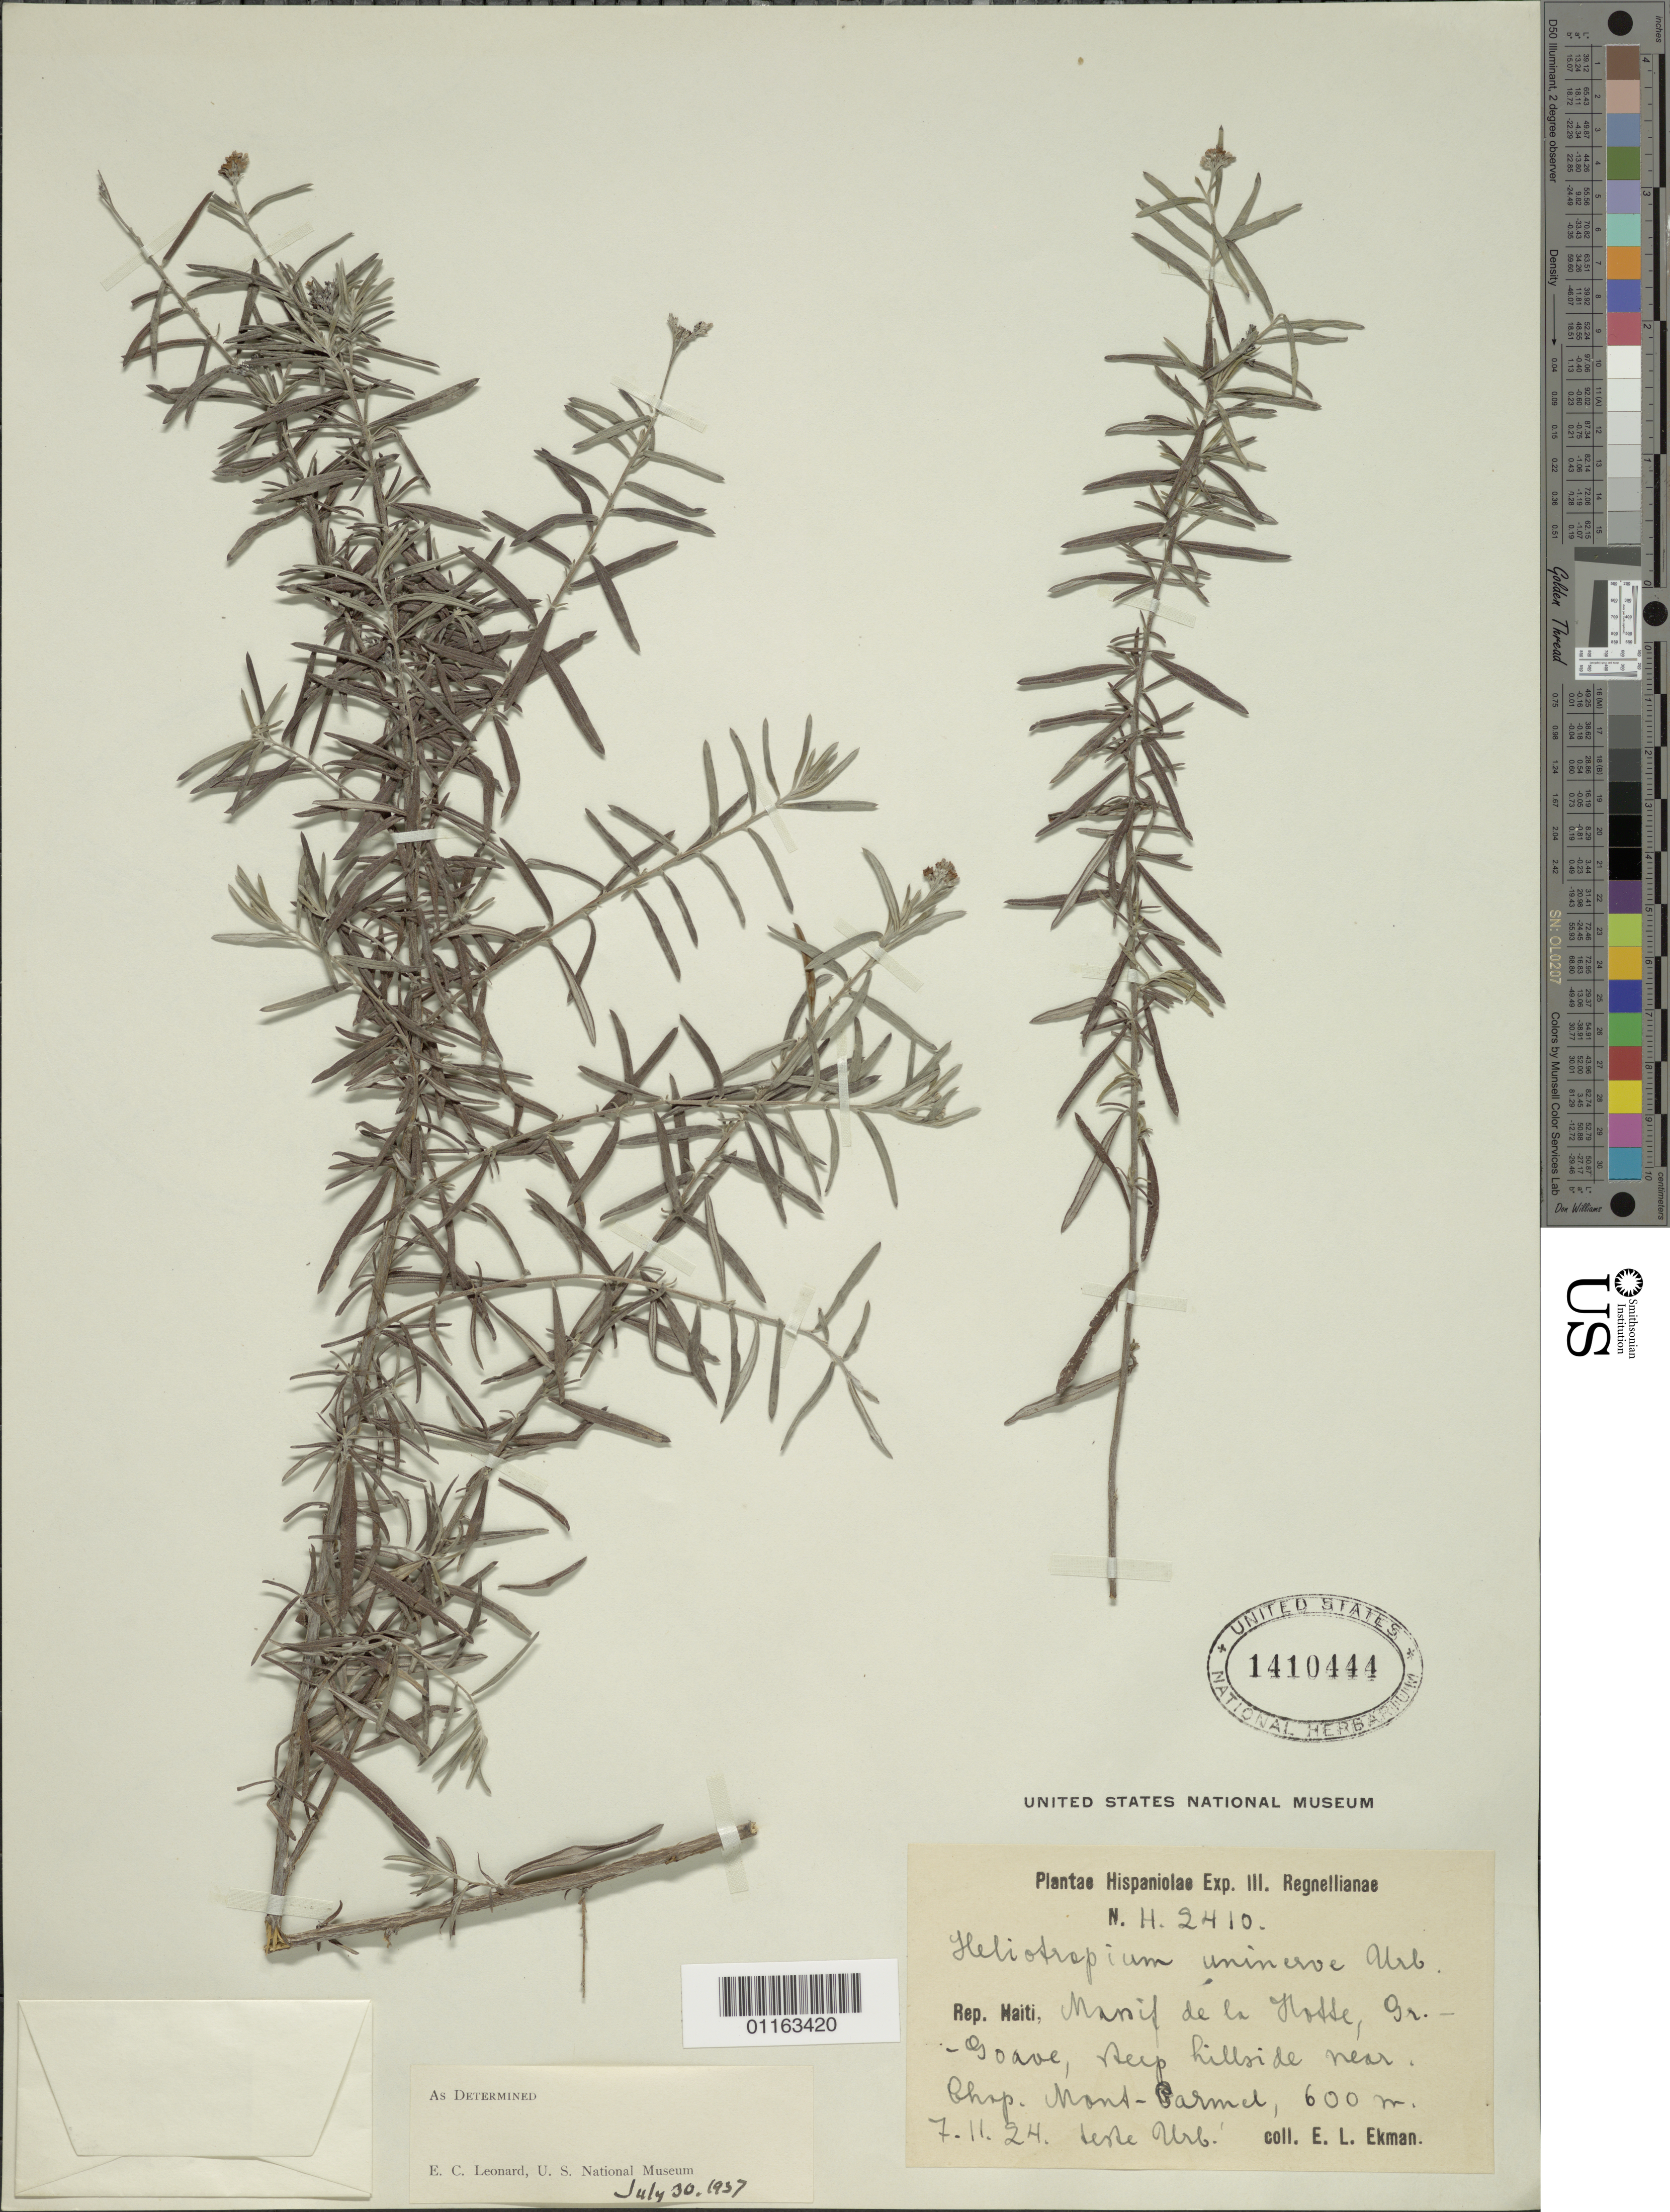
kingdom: Plantae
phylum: Tracheophyta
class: Magnoliopsida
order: Boraginales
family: Heliotropiaceae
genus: Heliotropium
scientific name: Heliotropium uninerve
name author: Urb.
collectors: E. L. Ekman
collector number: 2410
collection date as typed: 11 Jul 1924 or 07 Nov 1924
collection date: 1924-07-11 or 1924-11-07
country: Haiti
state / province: Sud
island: Hispaniola I.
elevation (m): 600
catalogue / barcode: US 1410444